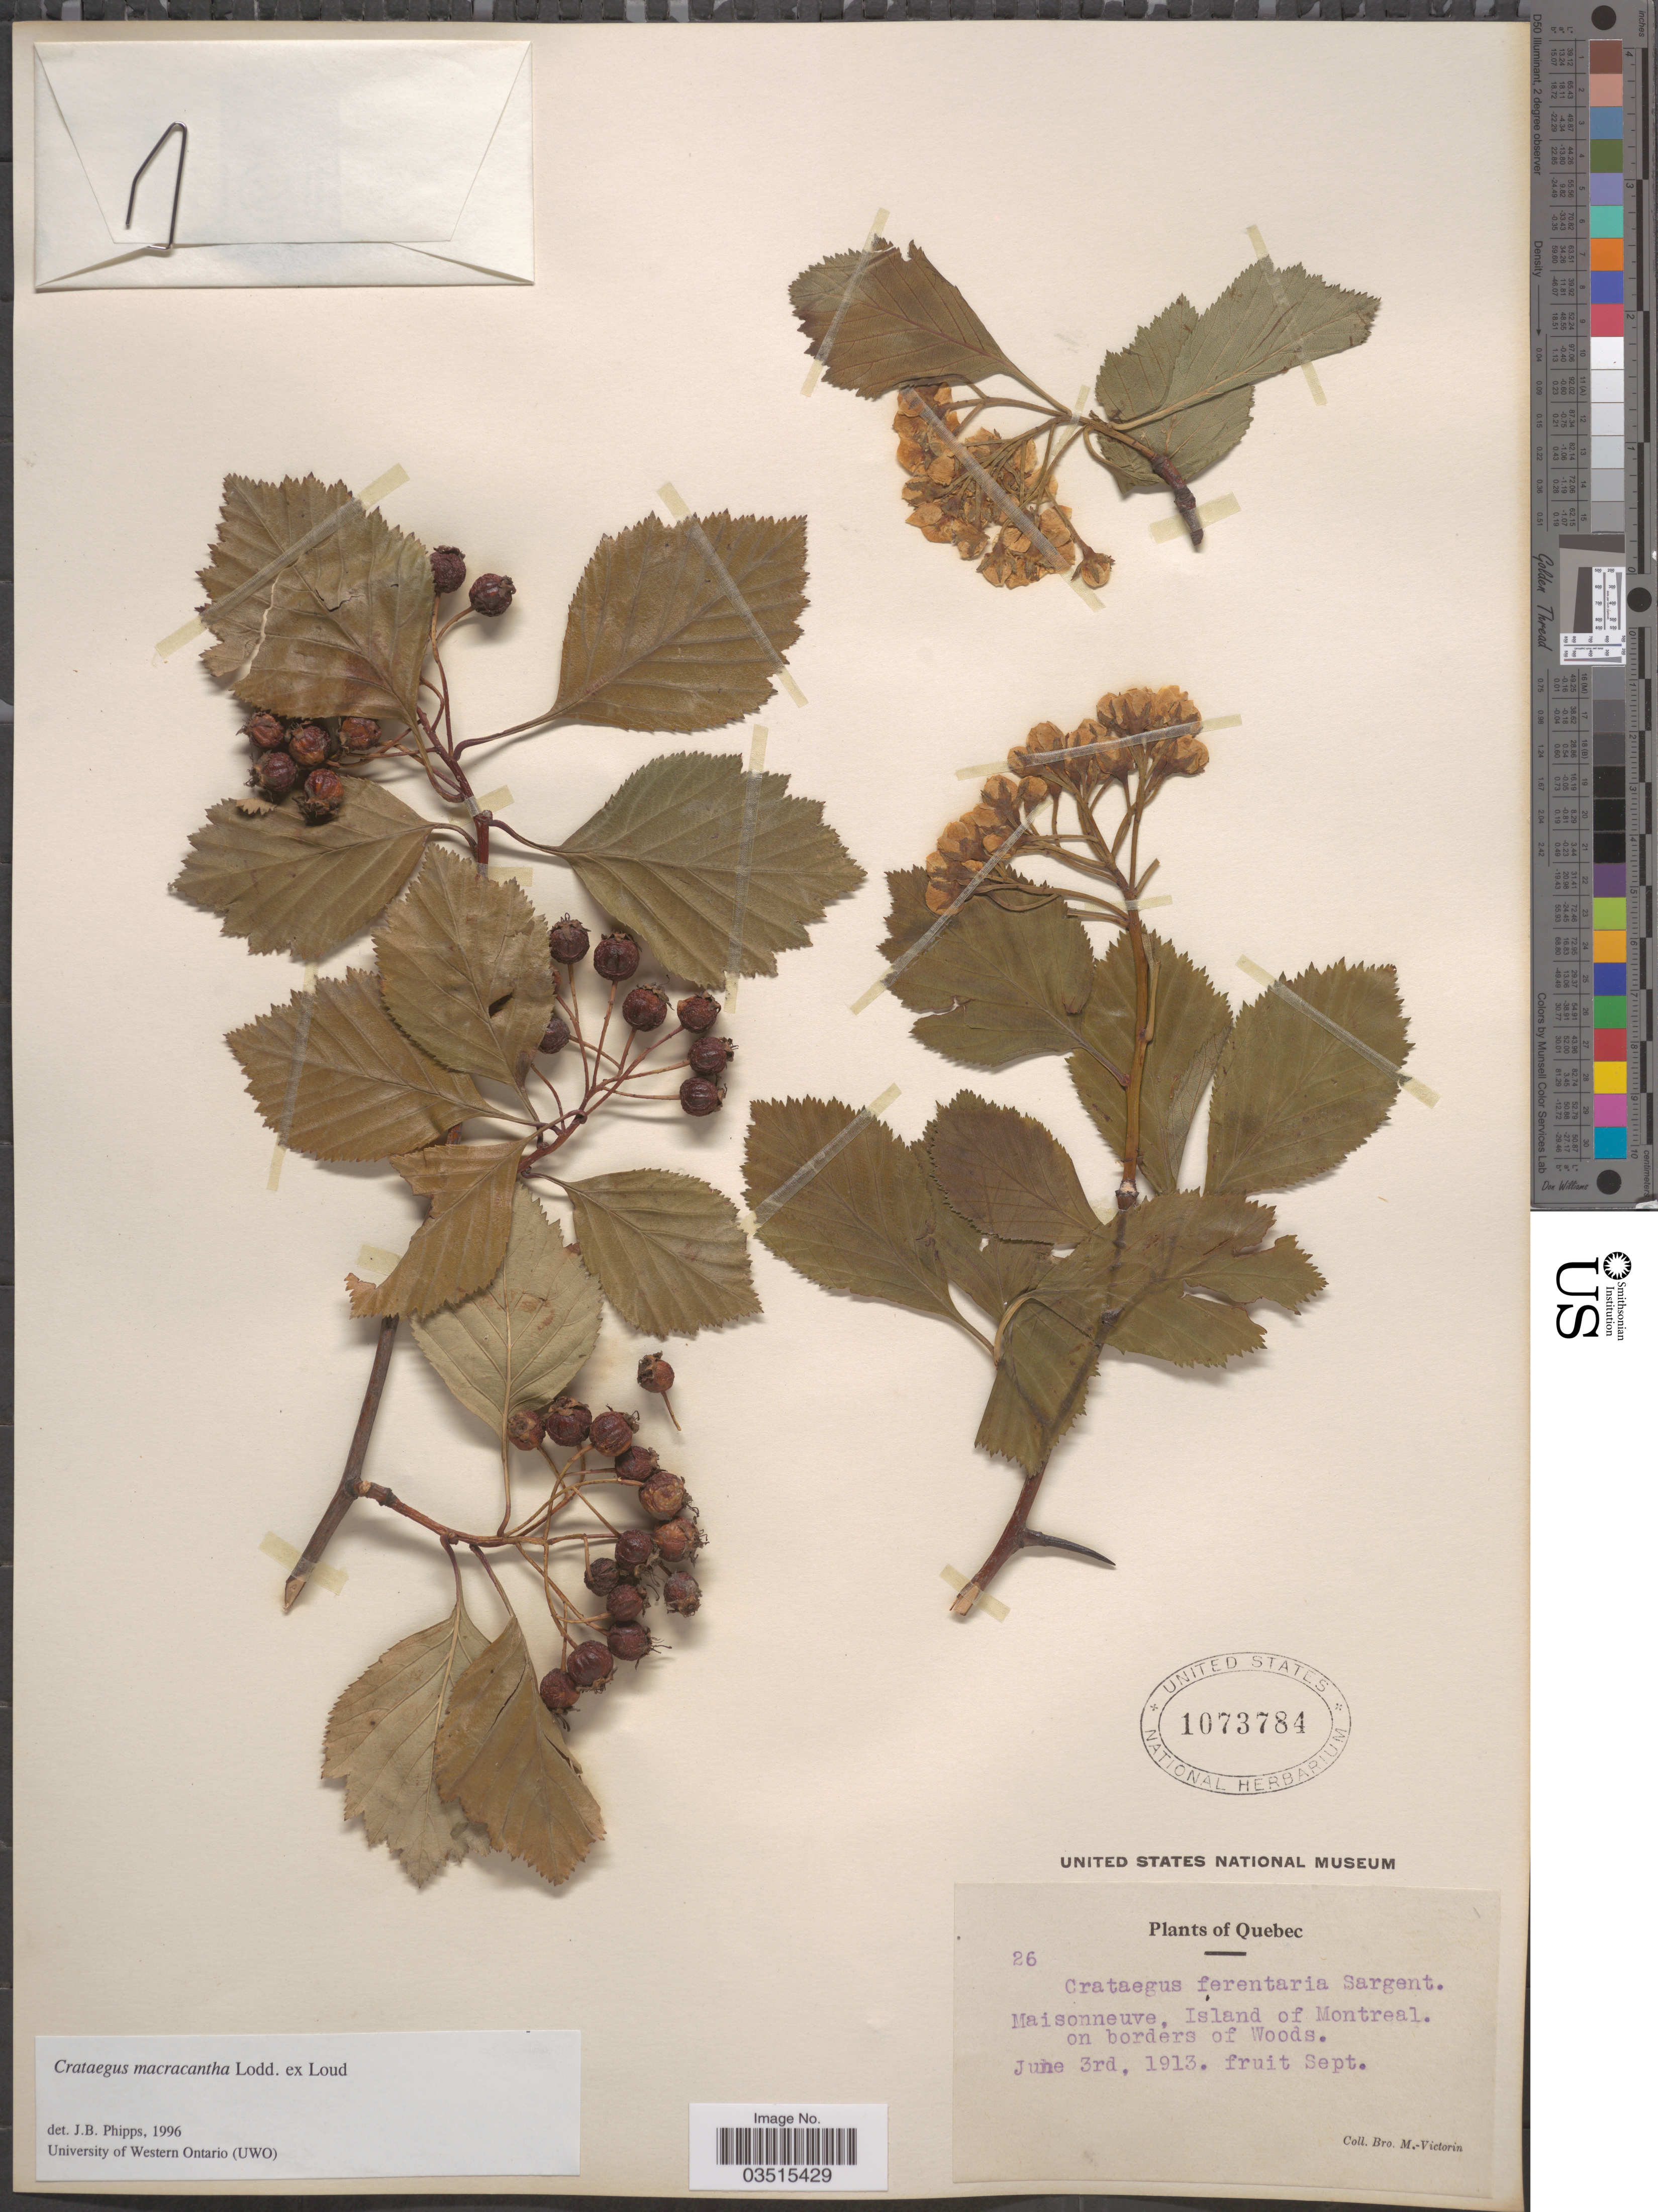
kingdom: Plantae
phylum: Tracheophyta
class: Magnoliopsida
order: Rosales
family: Rosaceae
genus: Crataegus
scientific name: Crataegus macracantha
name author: (Lindl.) Lodd. ex Loudon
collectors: Fr. Marie-Victorin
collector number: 26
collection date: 1913-06-03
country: Canada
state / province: Quebec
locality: Maisonneuve, Island of Montreal.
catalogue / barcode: US 1073784